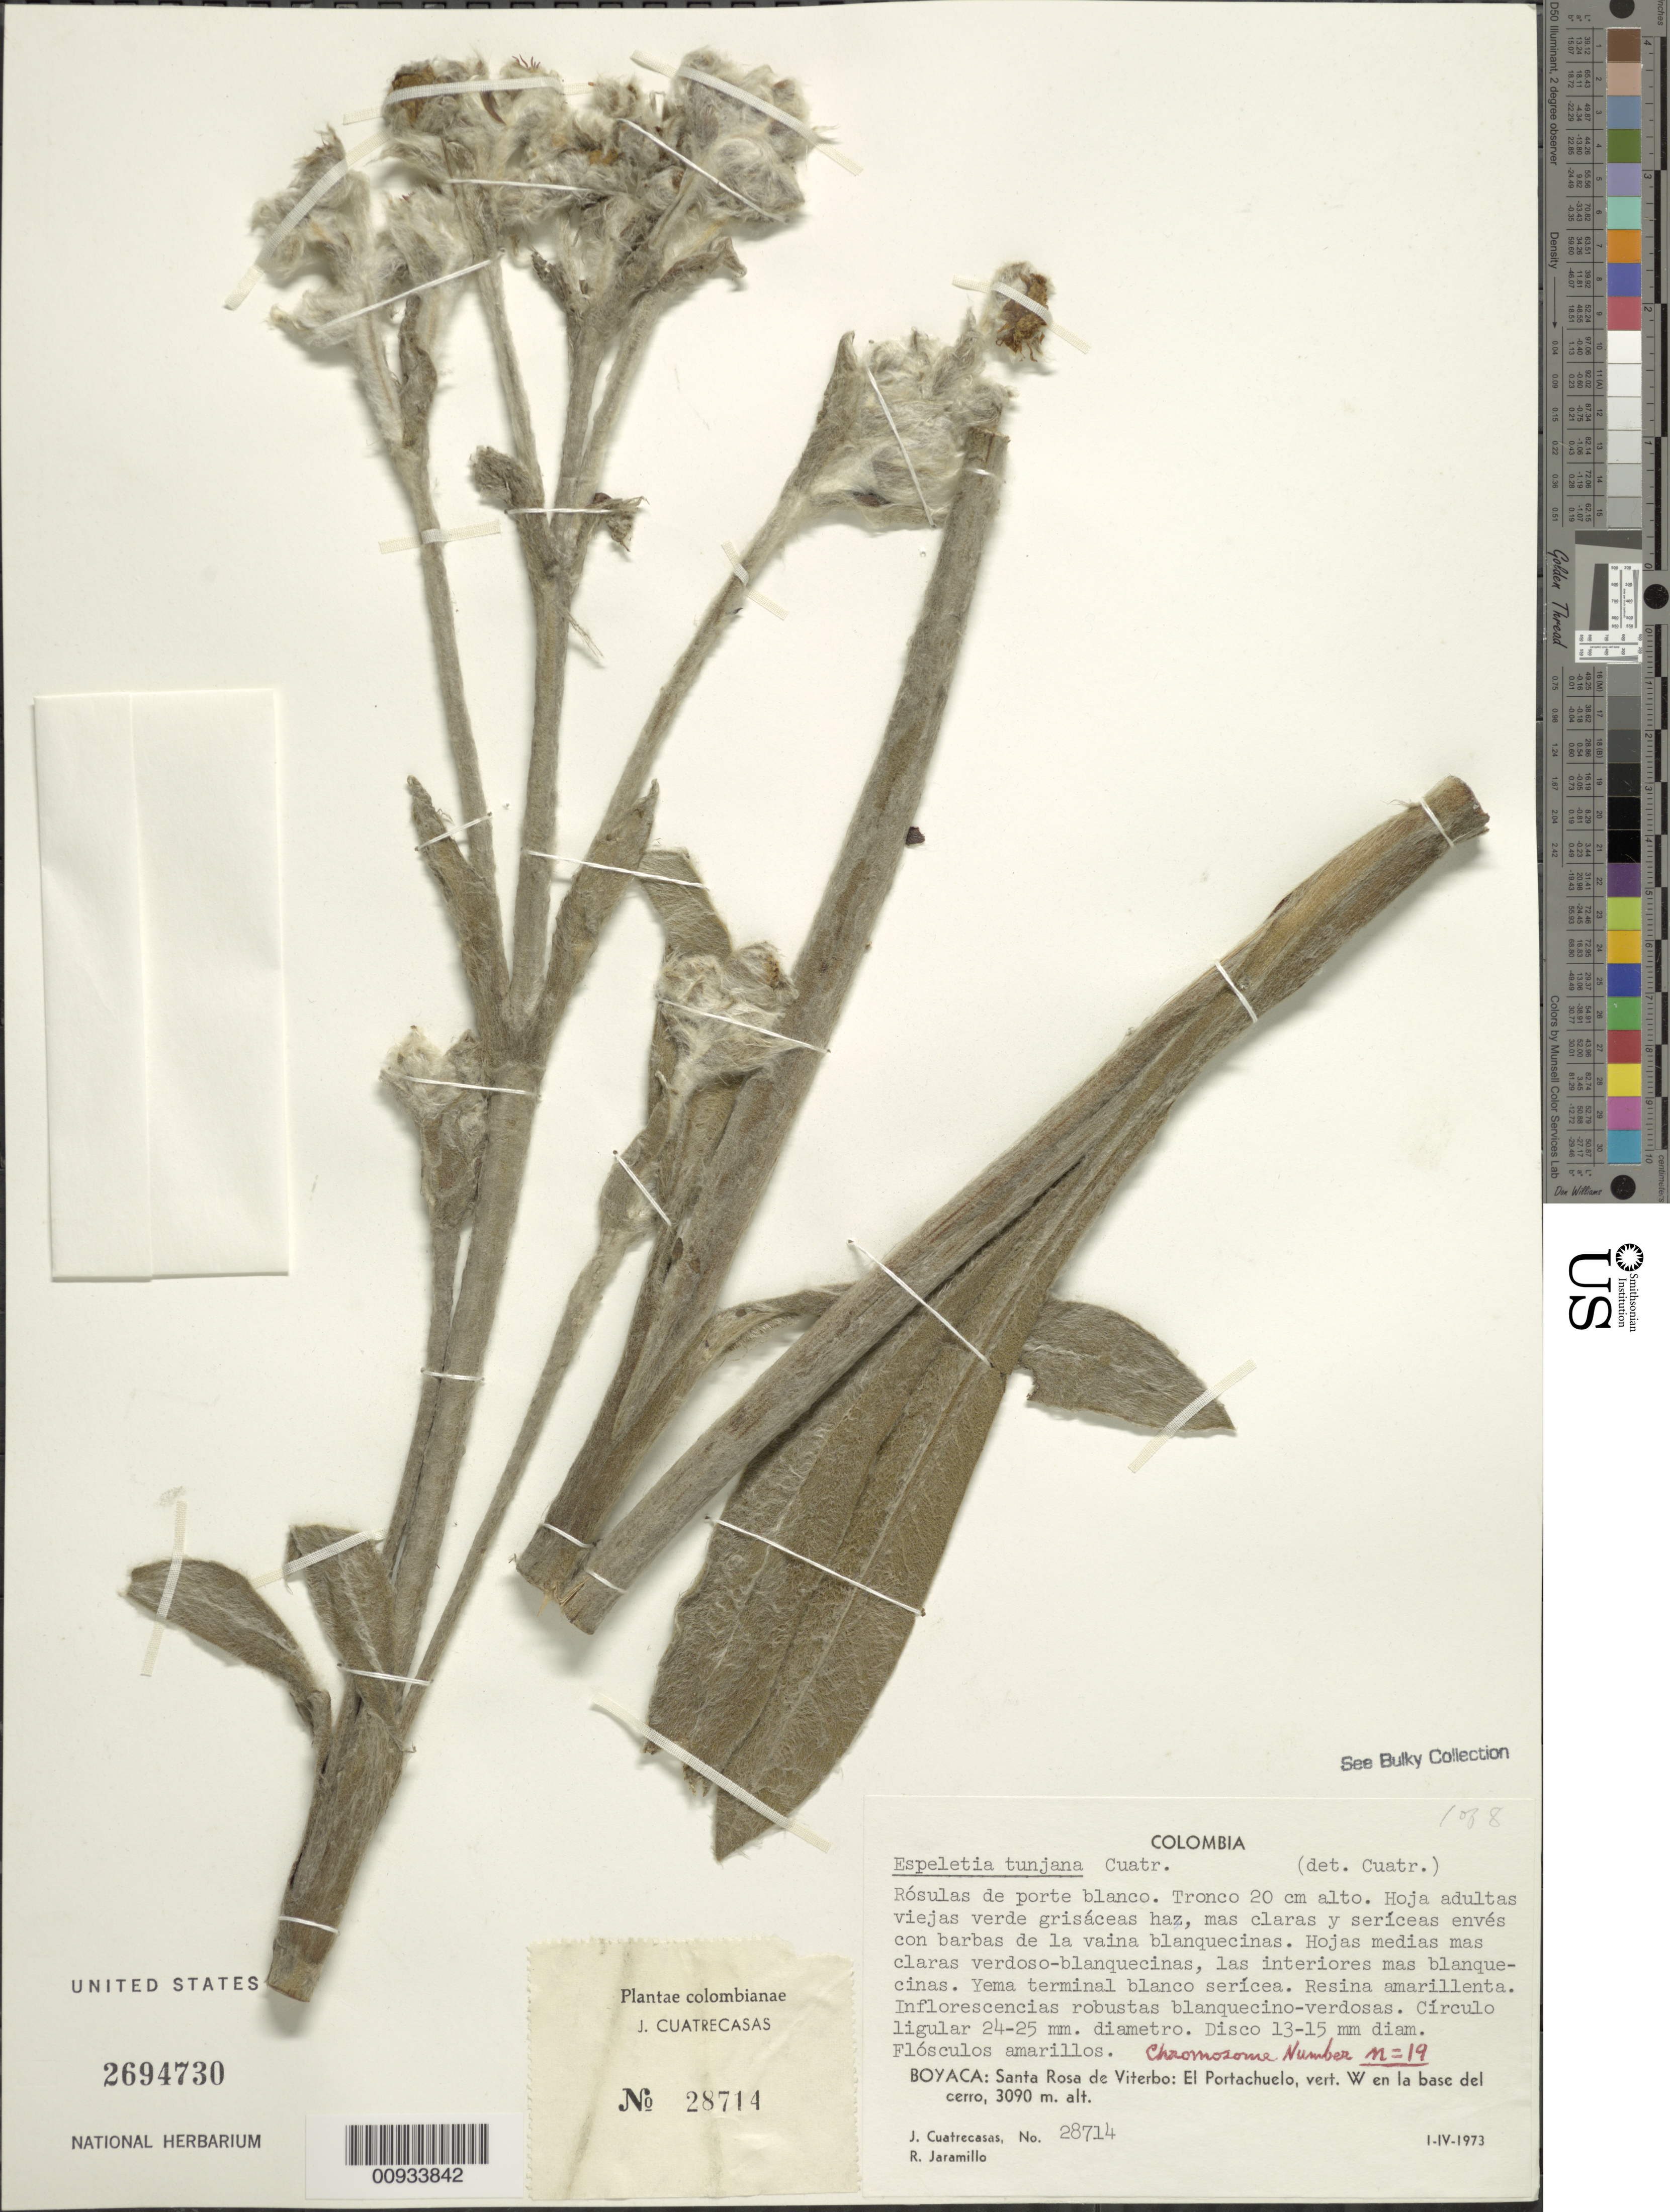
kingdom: Plantae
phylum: Tracheophyta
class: Magnoliopsida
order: Asterales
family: Asteraceae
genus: Espeletia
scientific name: Espeletia tunjana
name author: Cuatrec.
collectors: J. Cuatrecasas & R. Jaramillo M.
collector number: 28714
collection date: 1973-04-01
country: Colombia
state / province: Boyacá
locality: Santa Rosa de Viterbo, El Portachuelo, vert. W en la base del cerro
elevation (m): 3090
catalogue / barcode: US 2694730